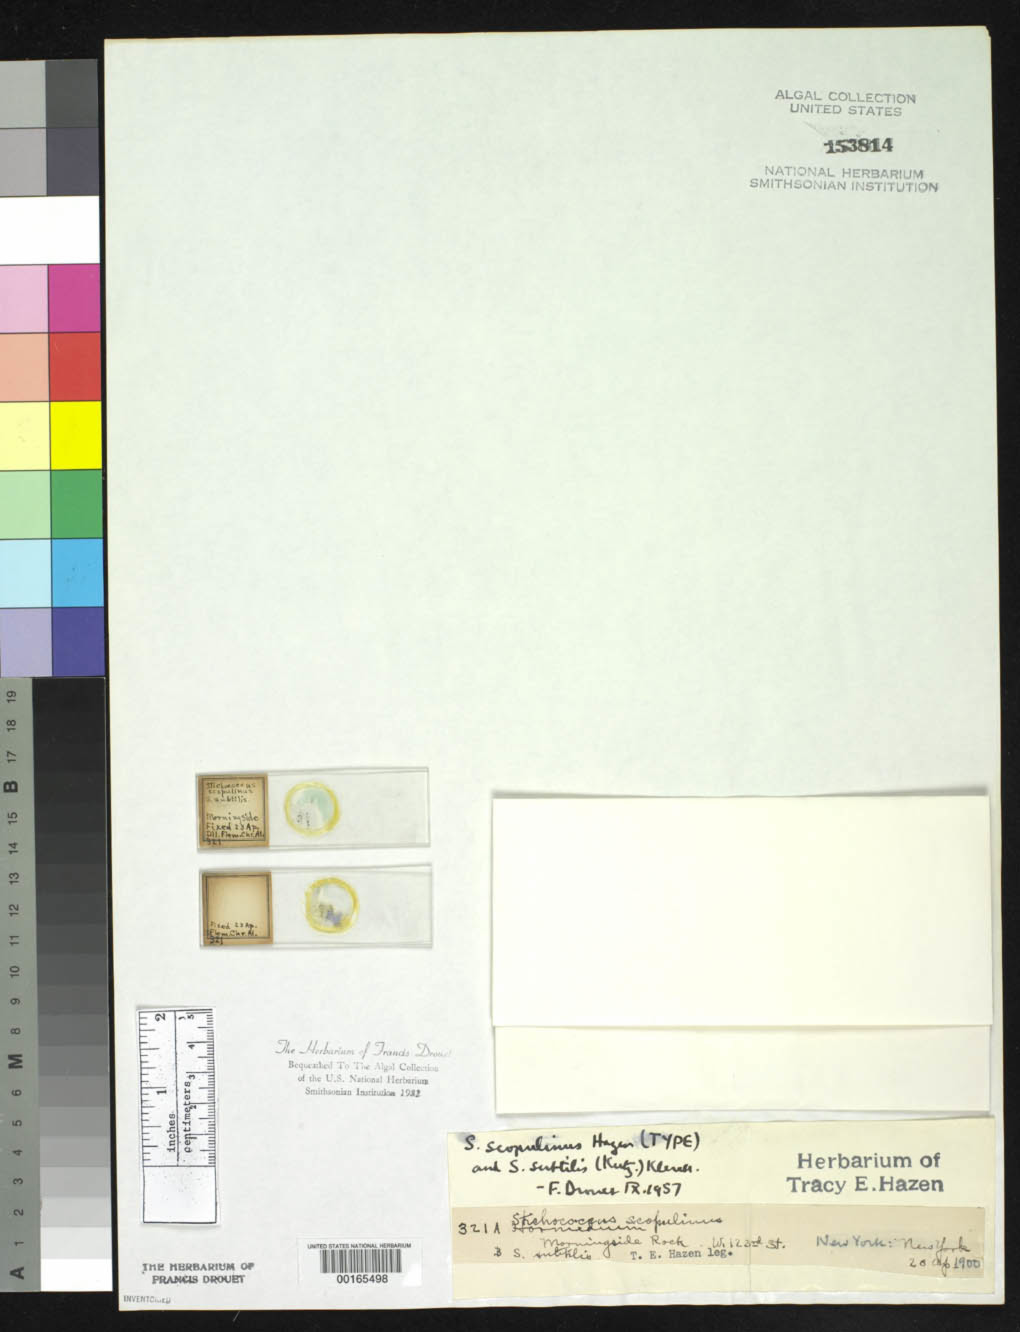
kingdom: Plantae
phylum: Chlorophyta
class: Ulvophyceae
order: Ulotrichales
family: Ulotrichaceae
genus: Stichococcus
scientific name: Stichococcus scopulinus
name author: Hazen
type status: Clastotype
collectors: T. E. Hazen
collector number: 321A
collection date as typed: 20 Apr 1900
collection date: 1900-04-20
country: United States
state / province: New York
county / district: New York County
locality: Morningside Rock, west 123rd Street, New York City.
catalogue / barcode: US 153814